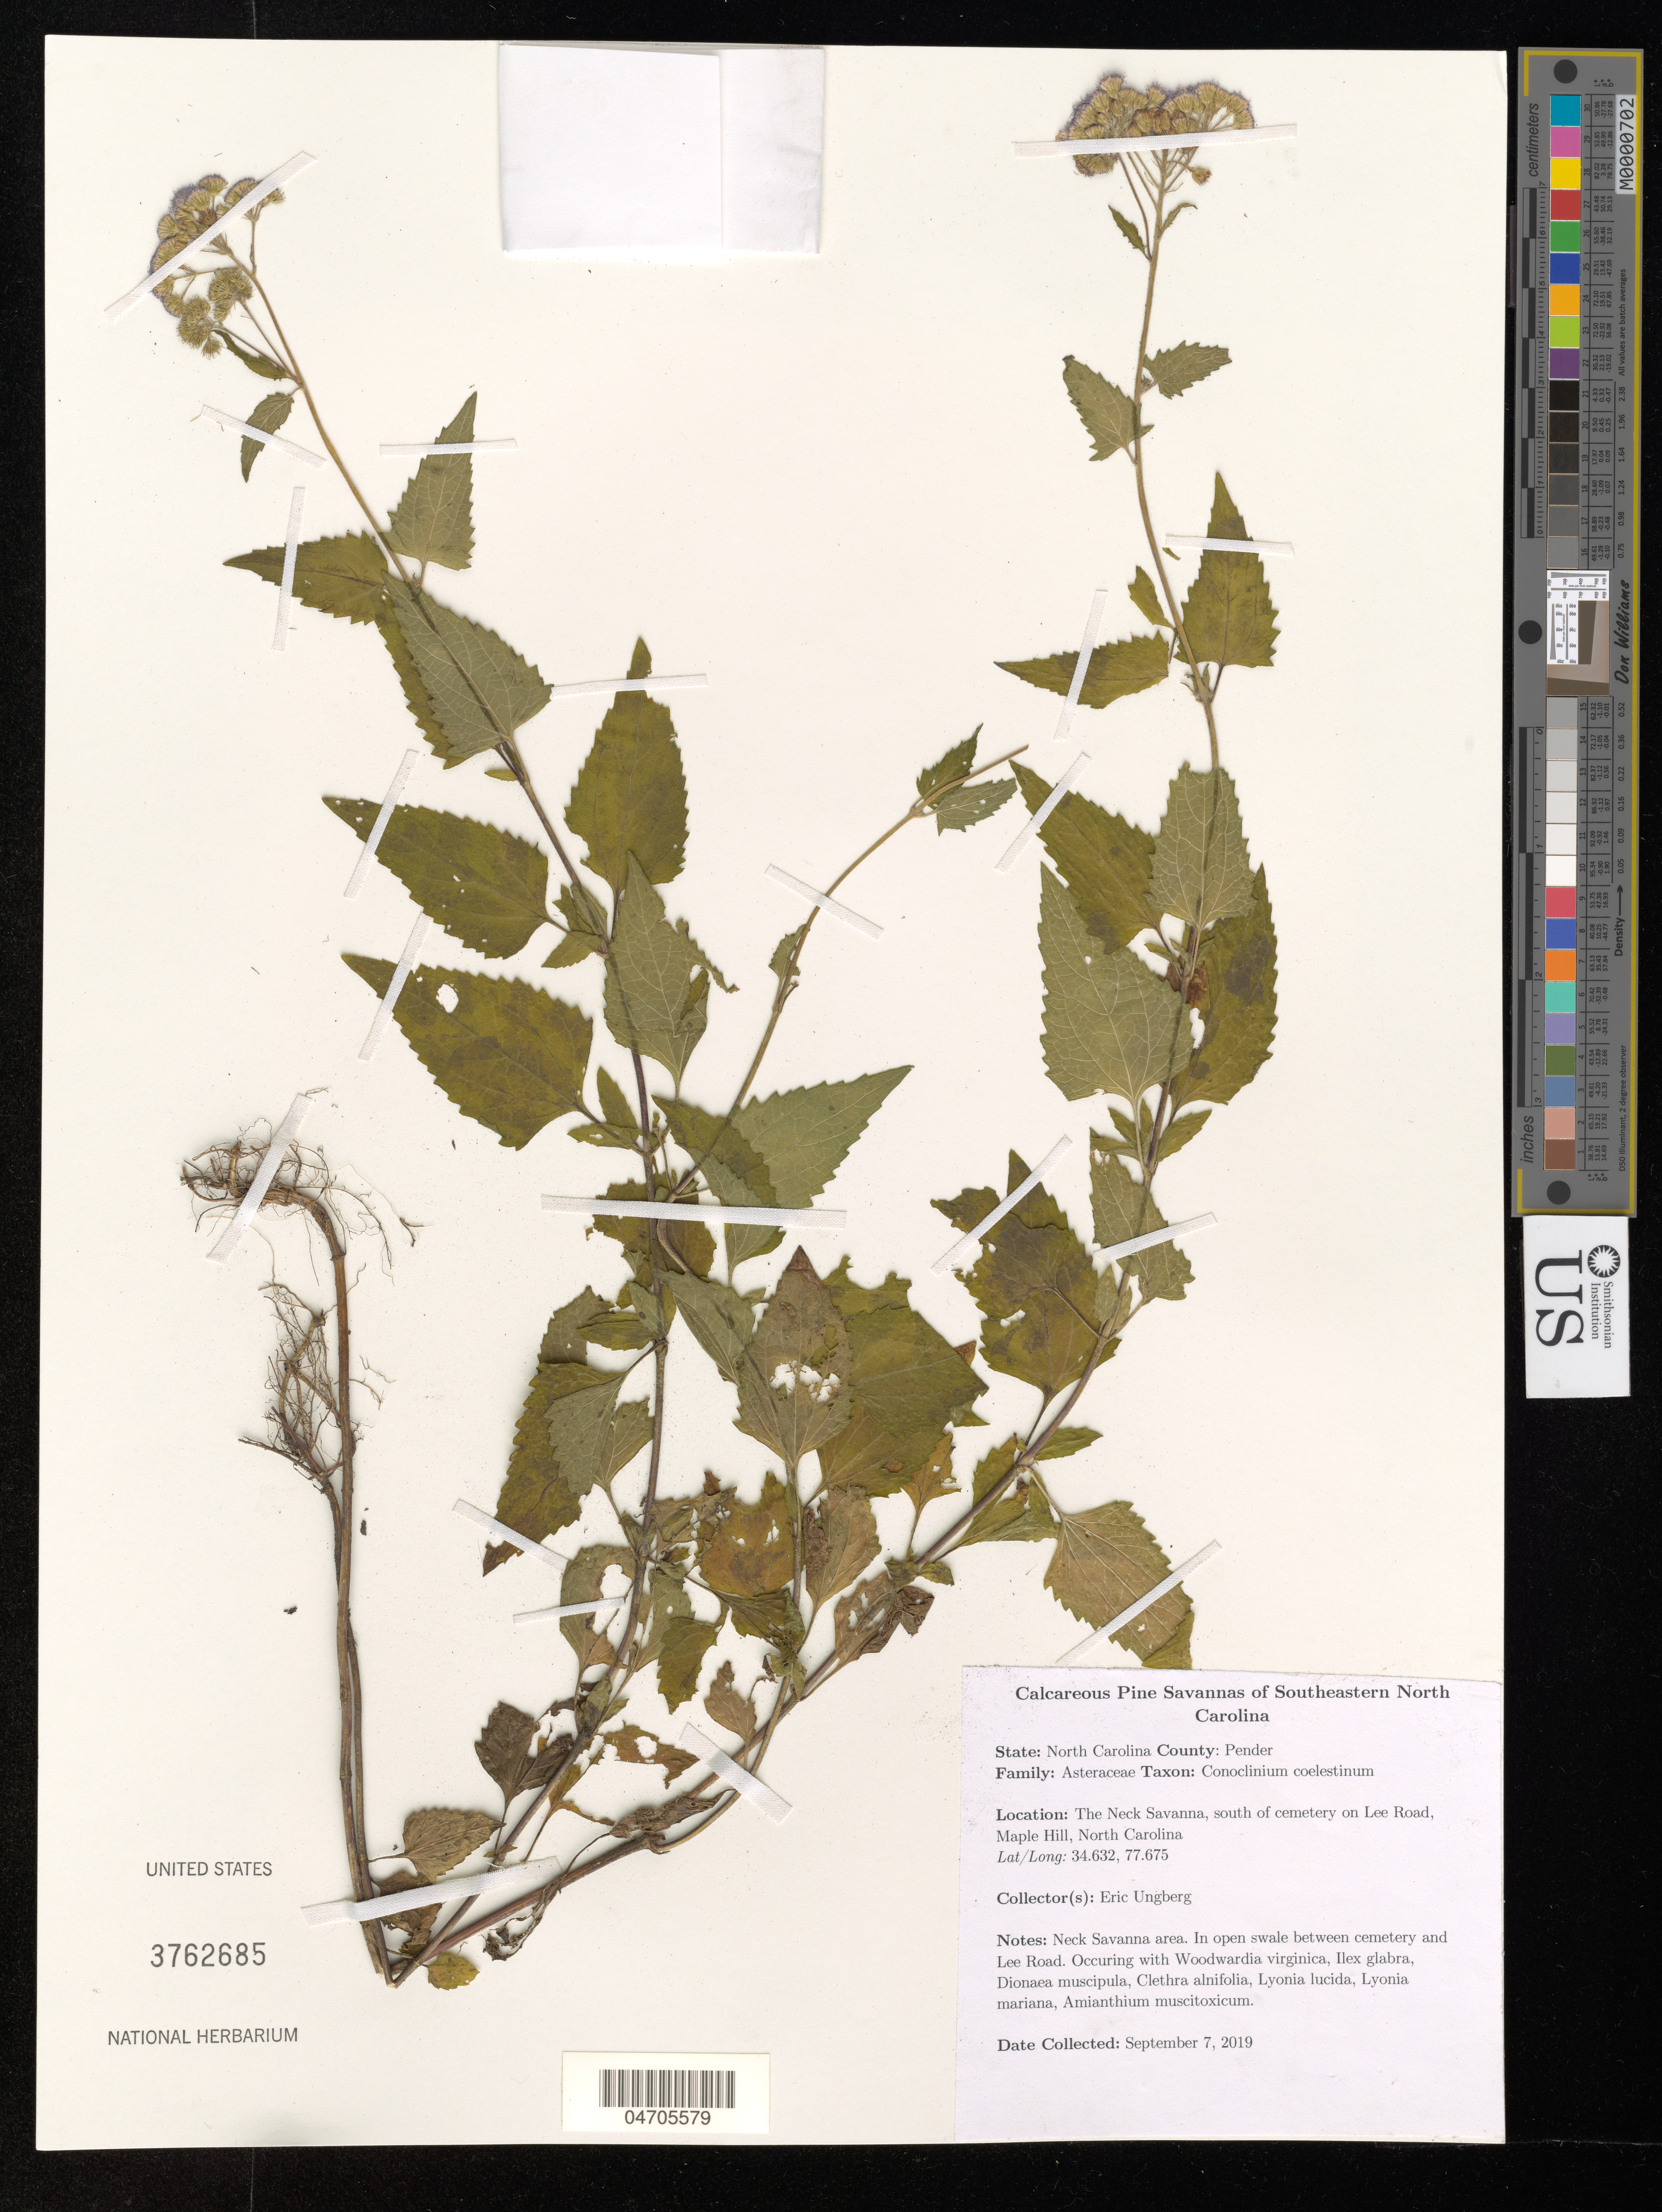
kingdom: Plantae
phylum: Tracheophyta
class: Magnoliopsida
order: Asterales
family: Asteraceae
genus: Conoclinium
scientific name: Conoclinium coelestinum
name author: (L.) DC.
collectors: E. Ungberg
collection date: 2019-09-07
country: United States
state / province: North Carolina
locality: Calcareous Pine Savanna of Southeastern North Carolina. County: Pender. The Neck Savanna, south of cemetery on Lee Road, Maple Hill. Neck Savanna area. In open swale between cemetery and Lee Road.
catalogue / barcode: US 3762685